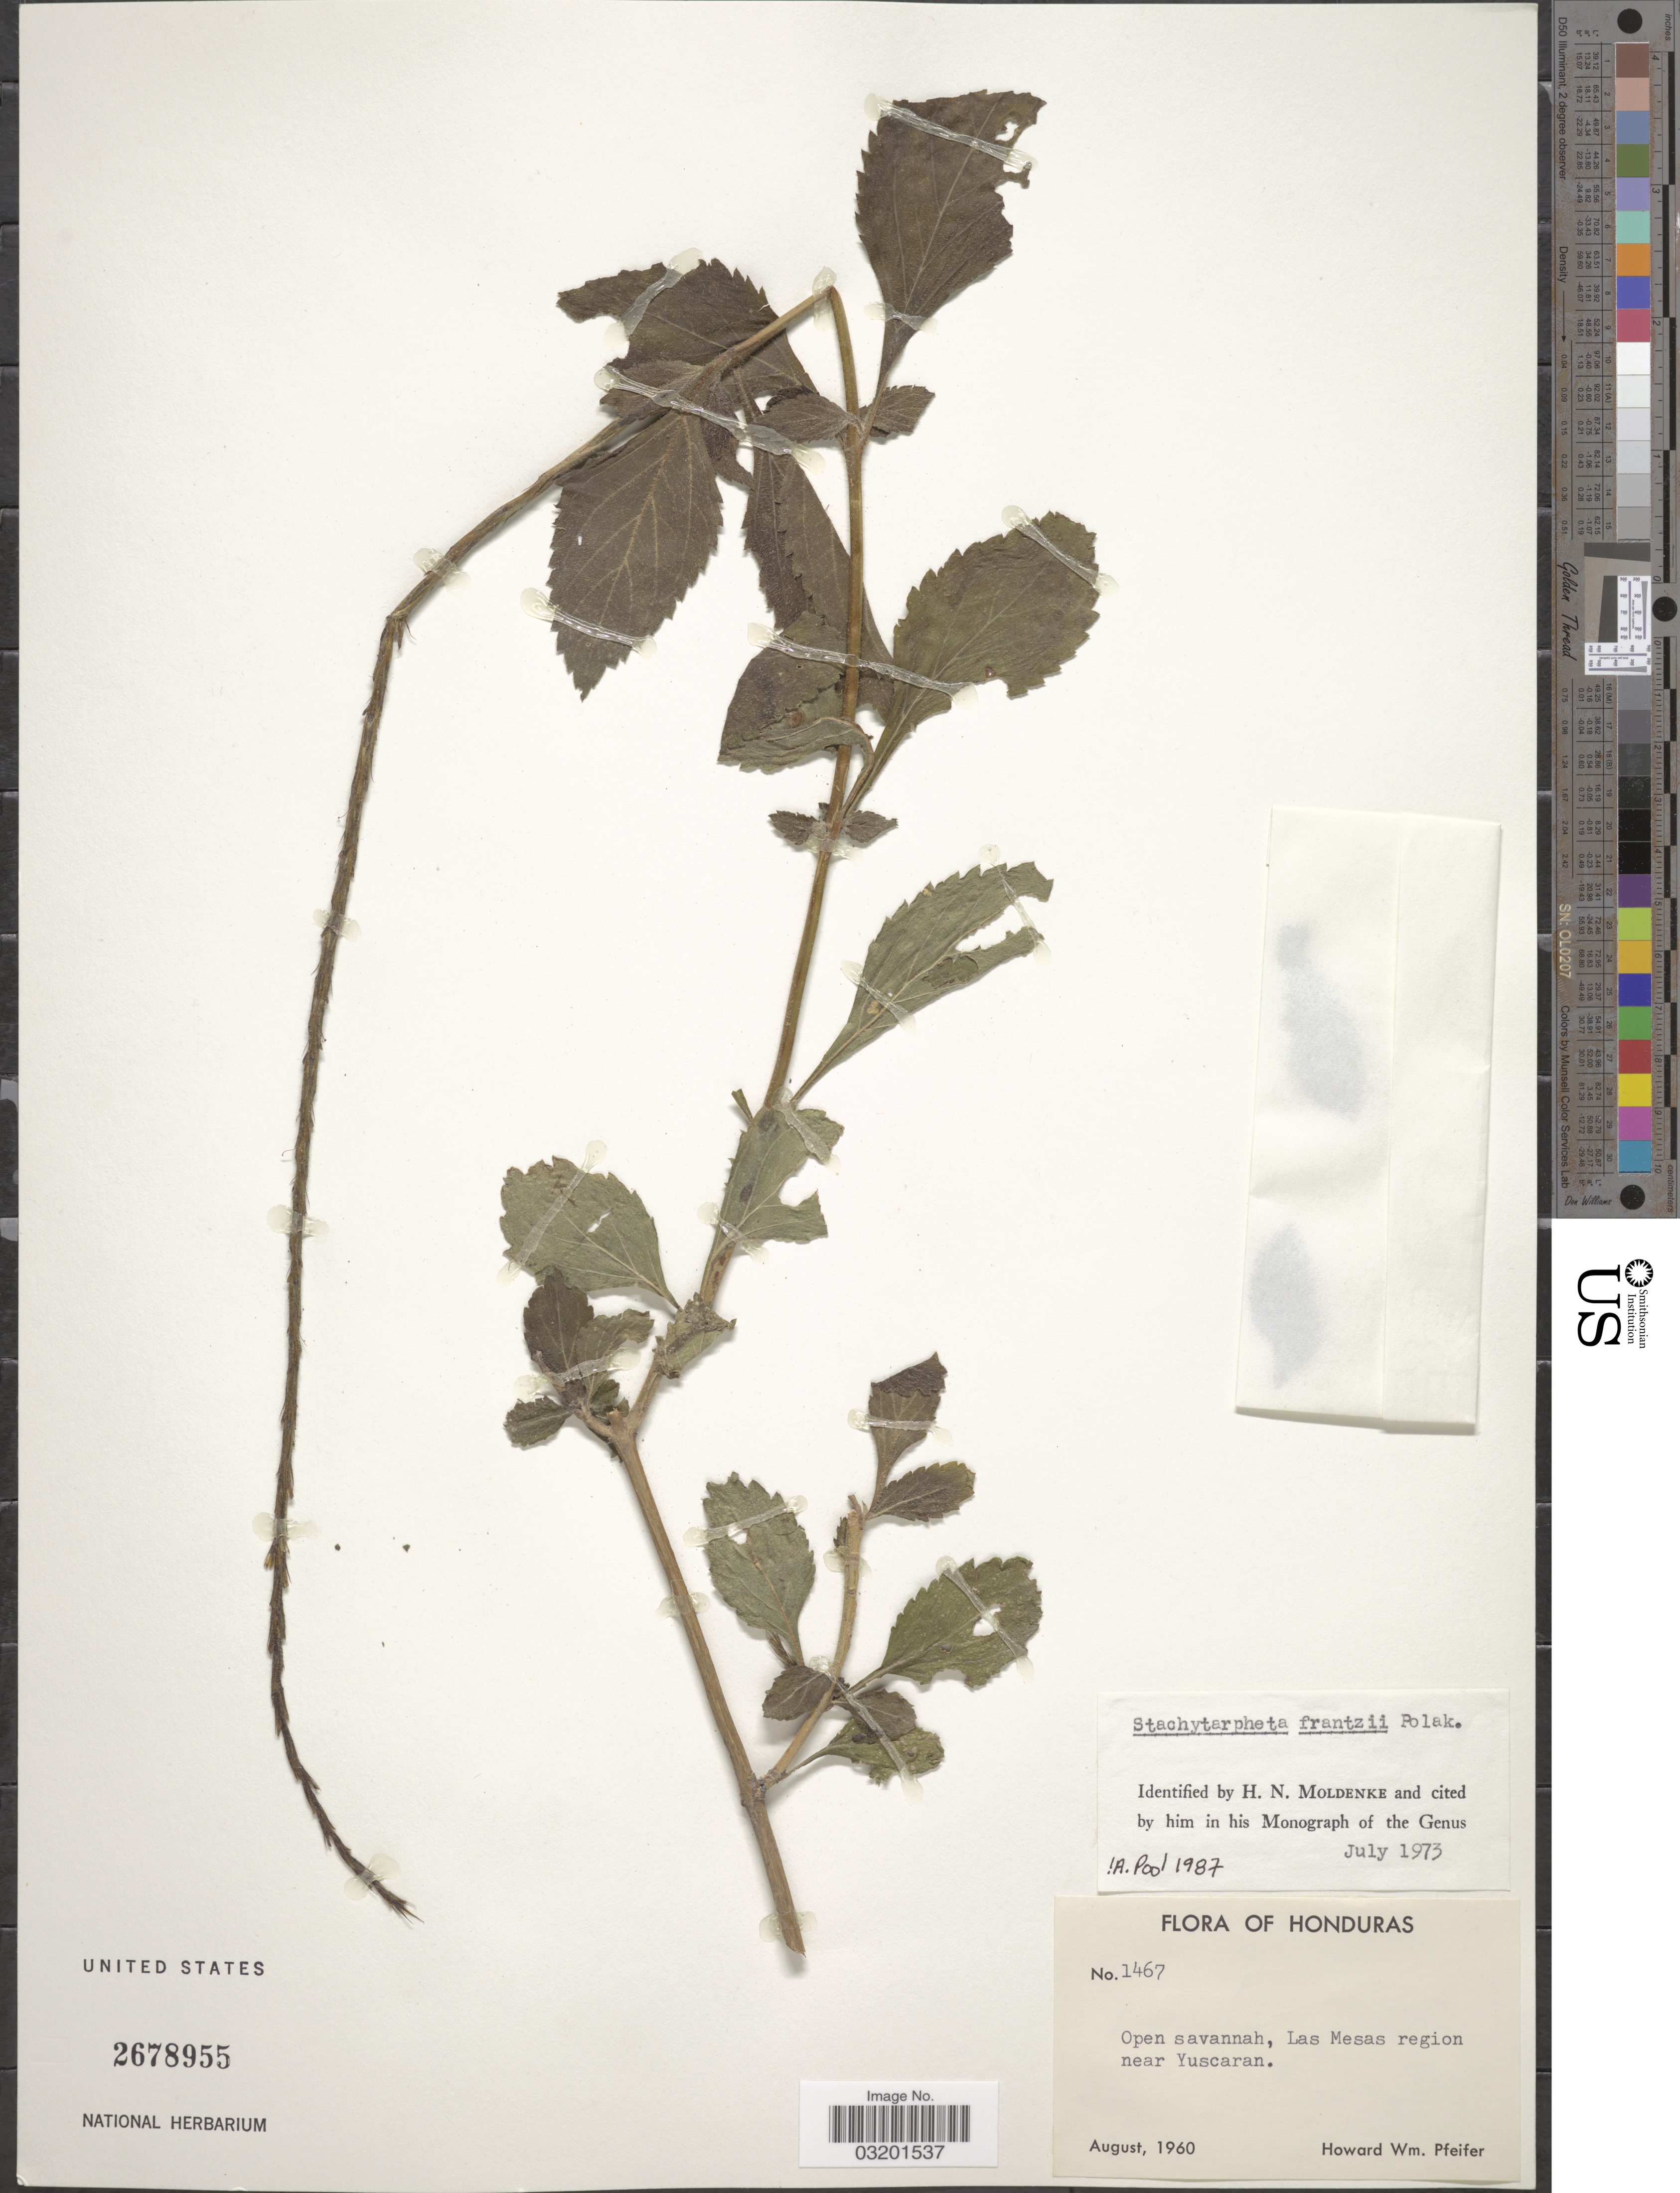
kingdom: Plantae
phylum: Tracheophyta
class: Magnoliopsida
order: Lamiales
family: Verbenaceae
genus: Stachytarpheta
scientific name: Stachytarpheta frantzii var. frantzii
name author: Pol.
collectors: H. W. Pfeifer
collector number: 1467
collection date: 1960-08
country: Honduras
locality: Las Mesas region near Yuscaran.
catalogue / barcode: US 2678955